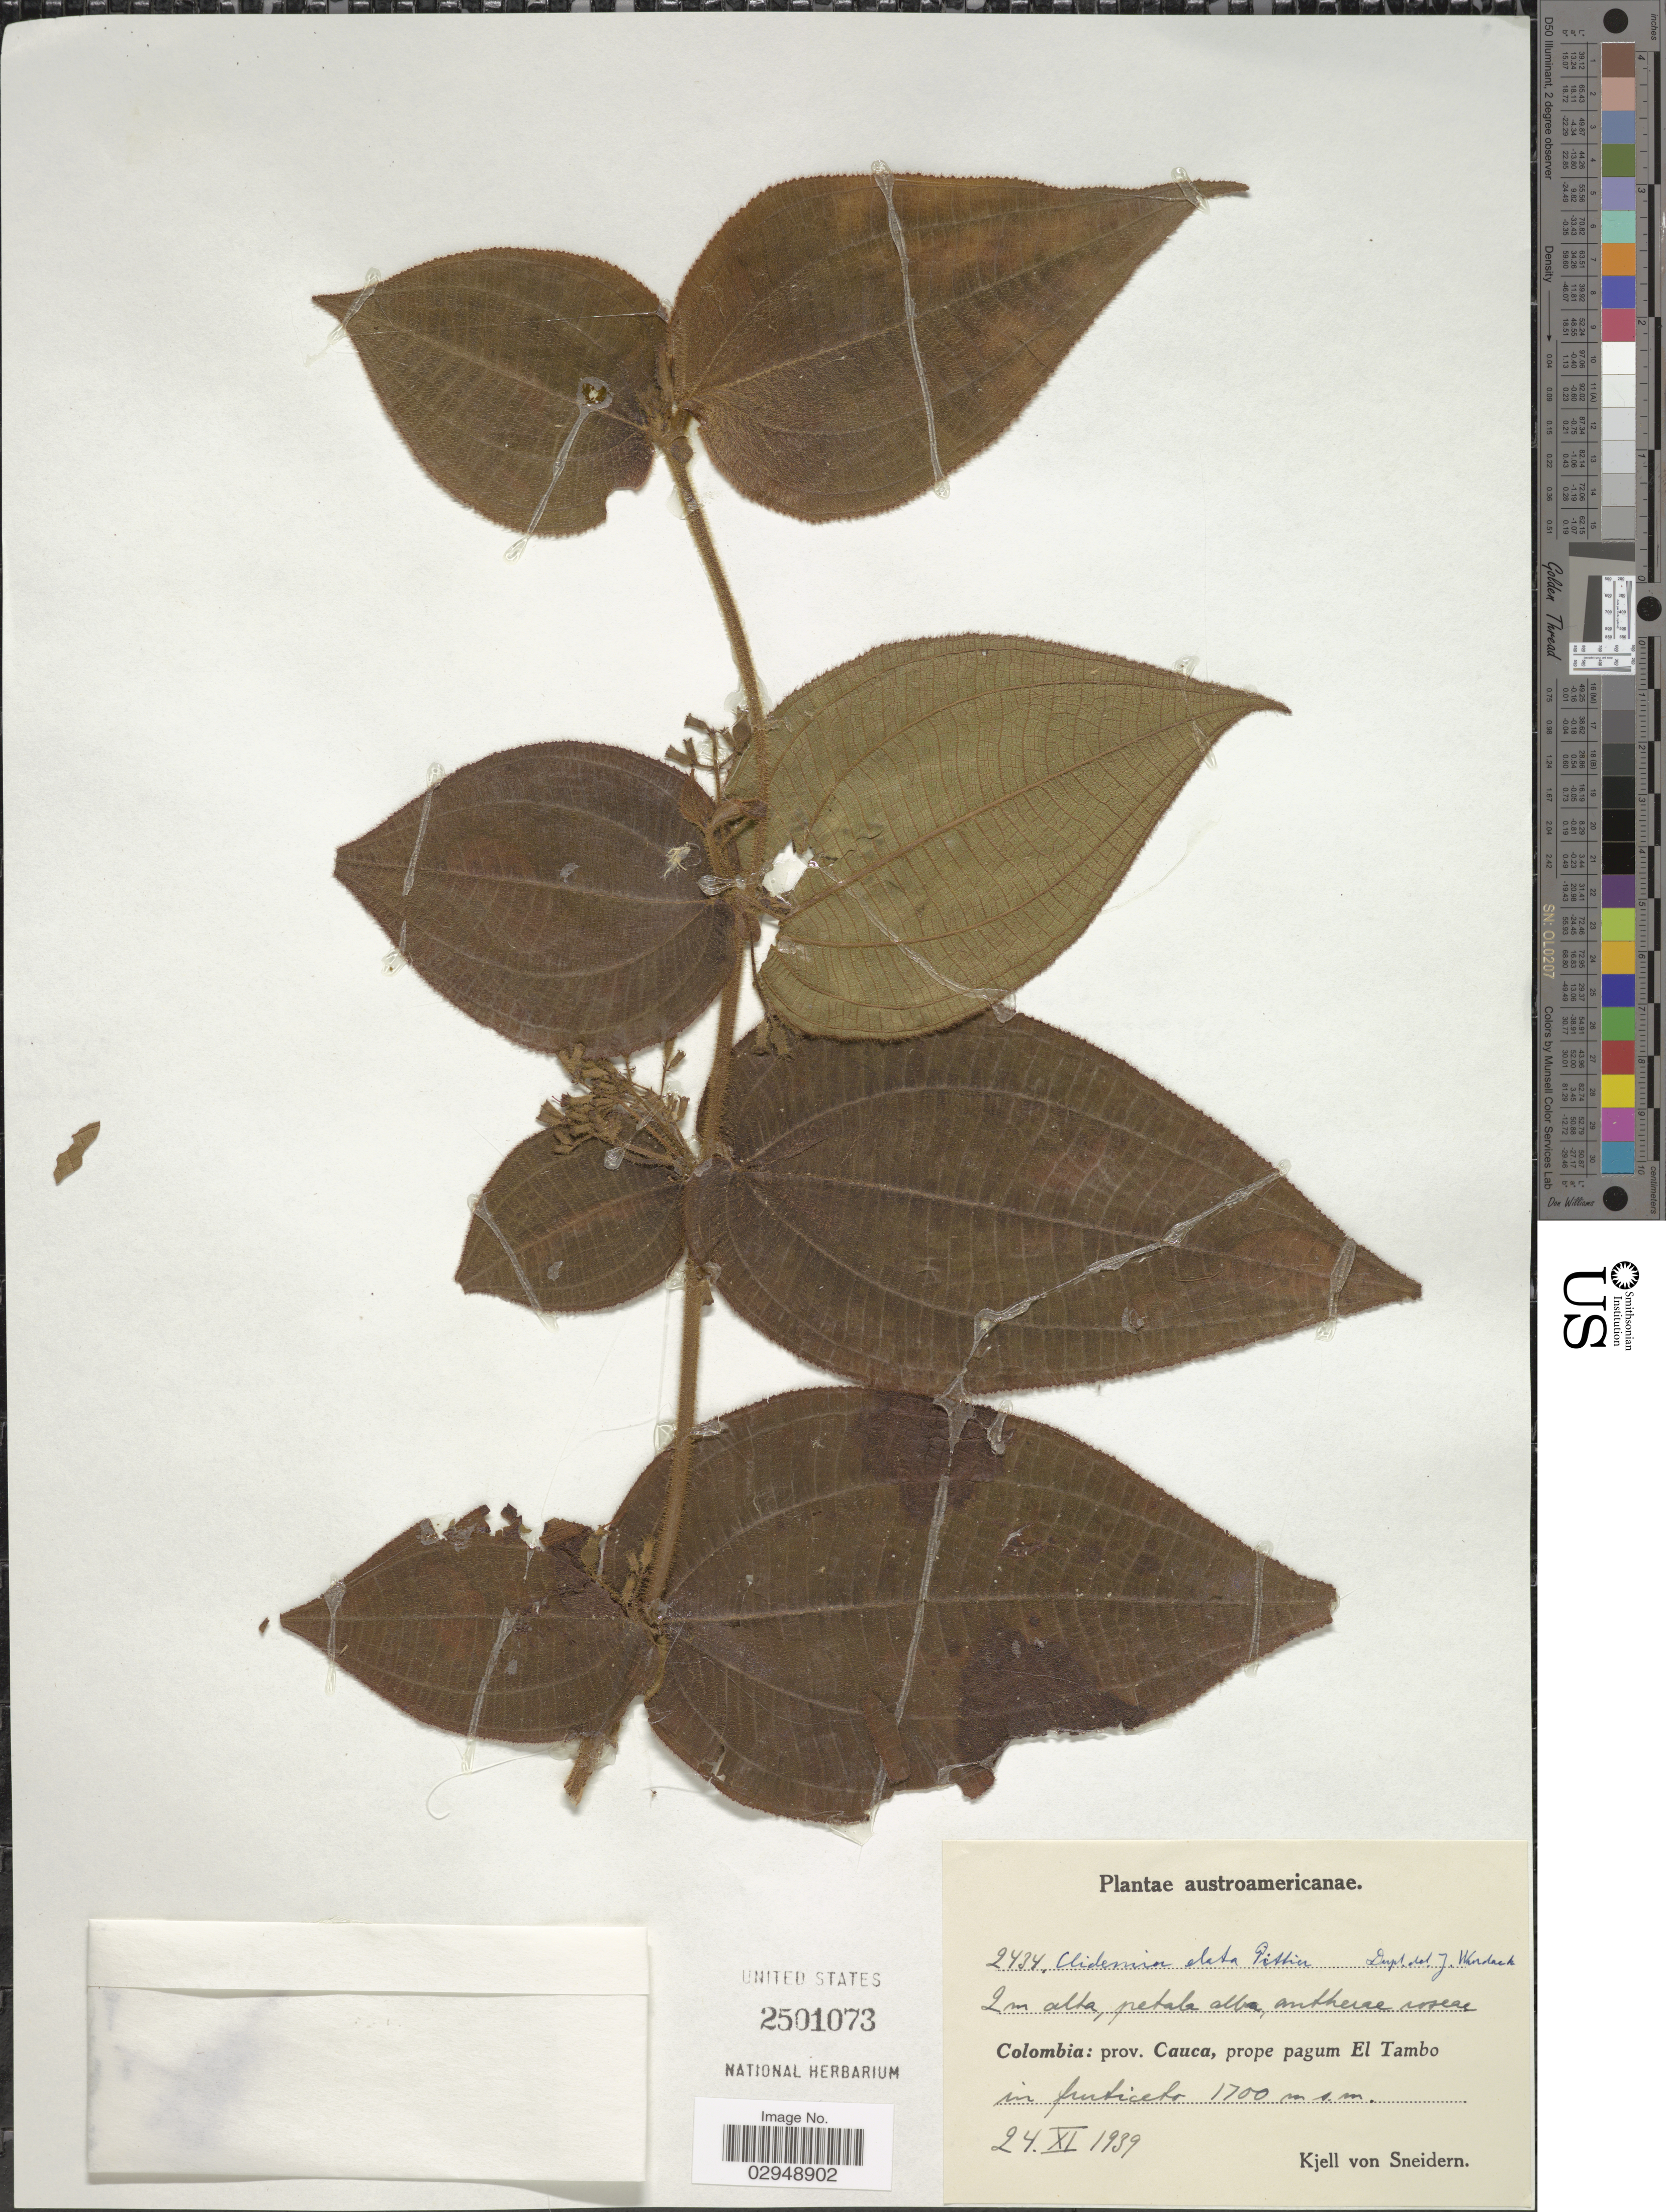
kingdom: Plantae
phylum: Tracheophyta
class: Magnoliopsida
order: Myrtales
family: Melastomataceae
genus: Clidemia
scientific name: Clidemia ciliata var. elata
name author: D. Don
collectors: K. von Sneidern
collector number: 2434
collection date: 1939-11-24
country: Colombia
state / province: Cauca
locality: Prope pagum El Tambo.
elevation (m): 1700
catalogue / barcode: US 2501073